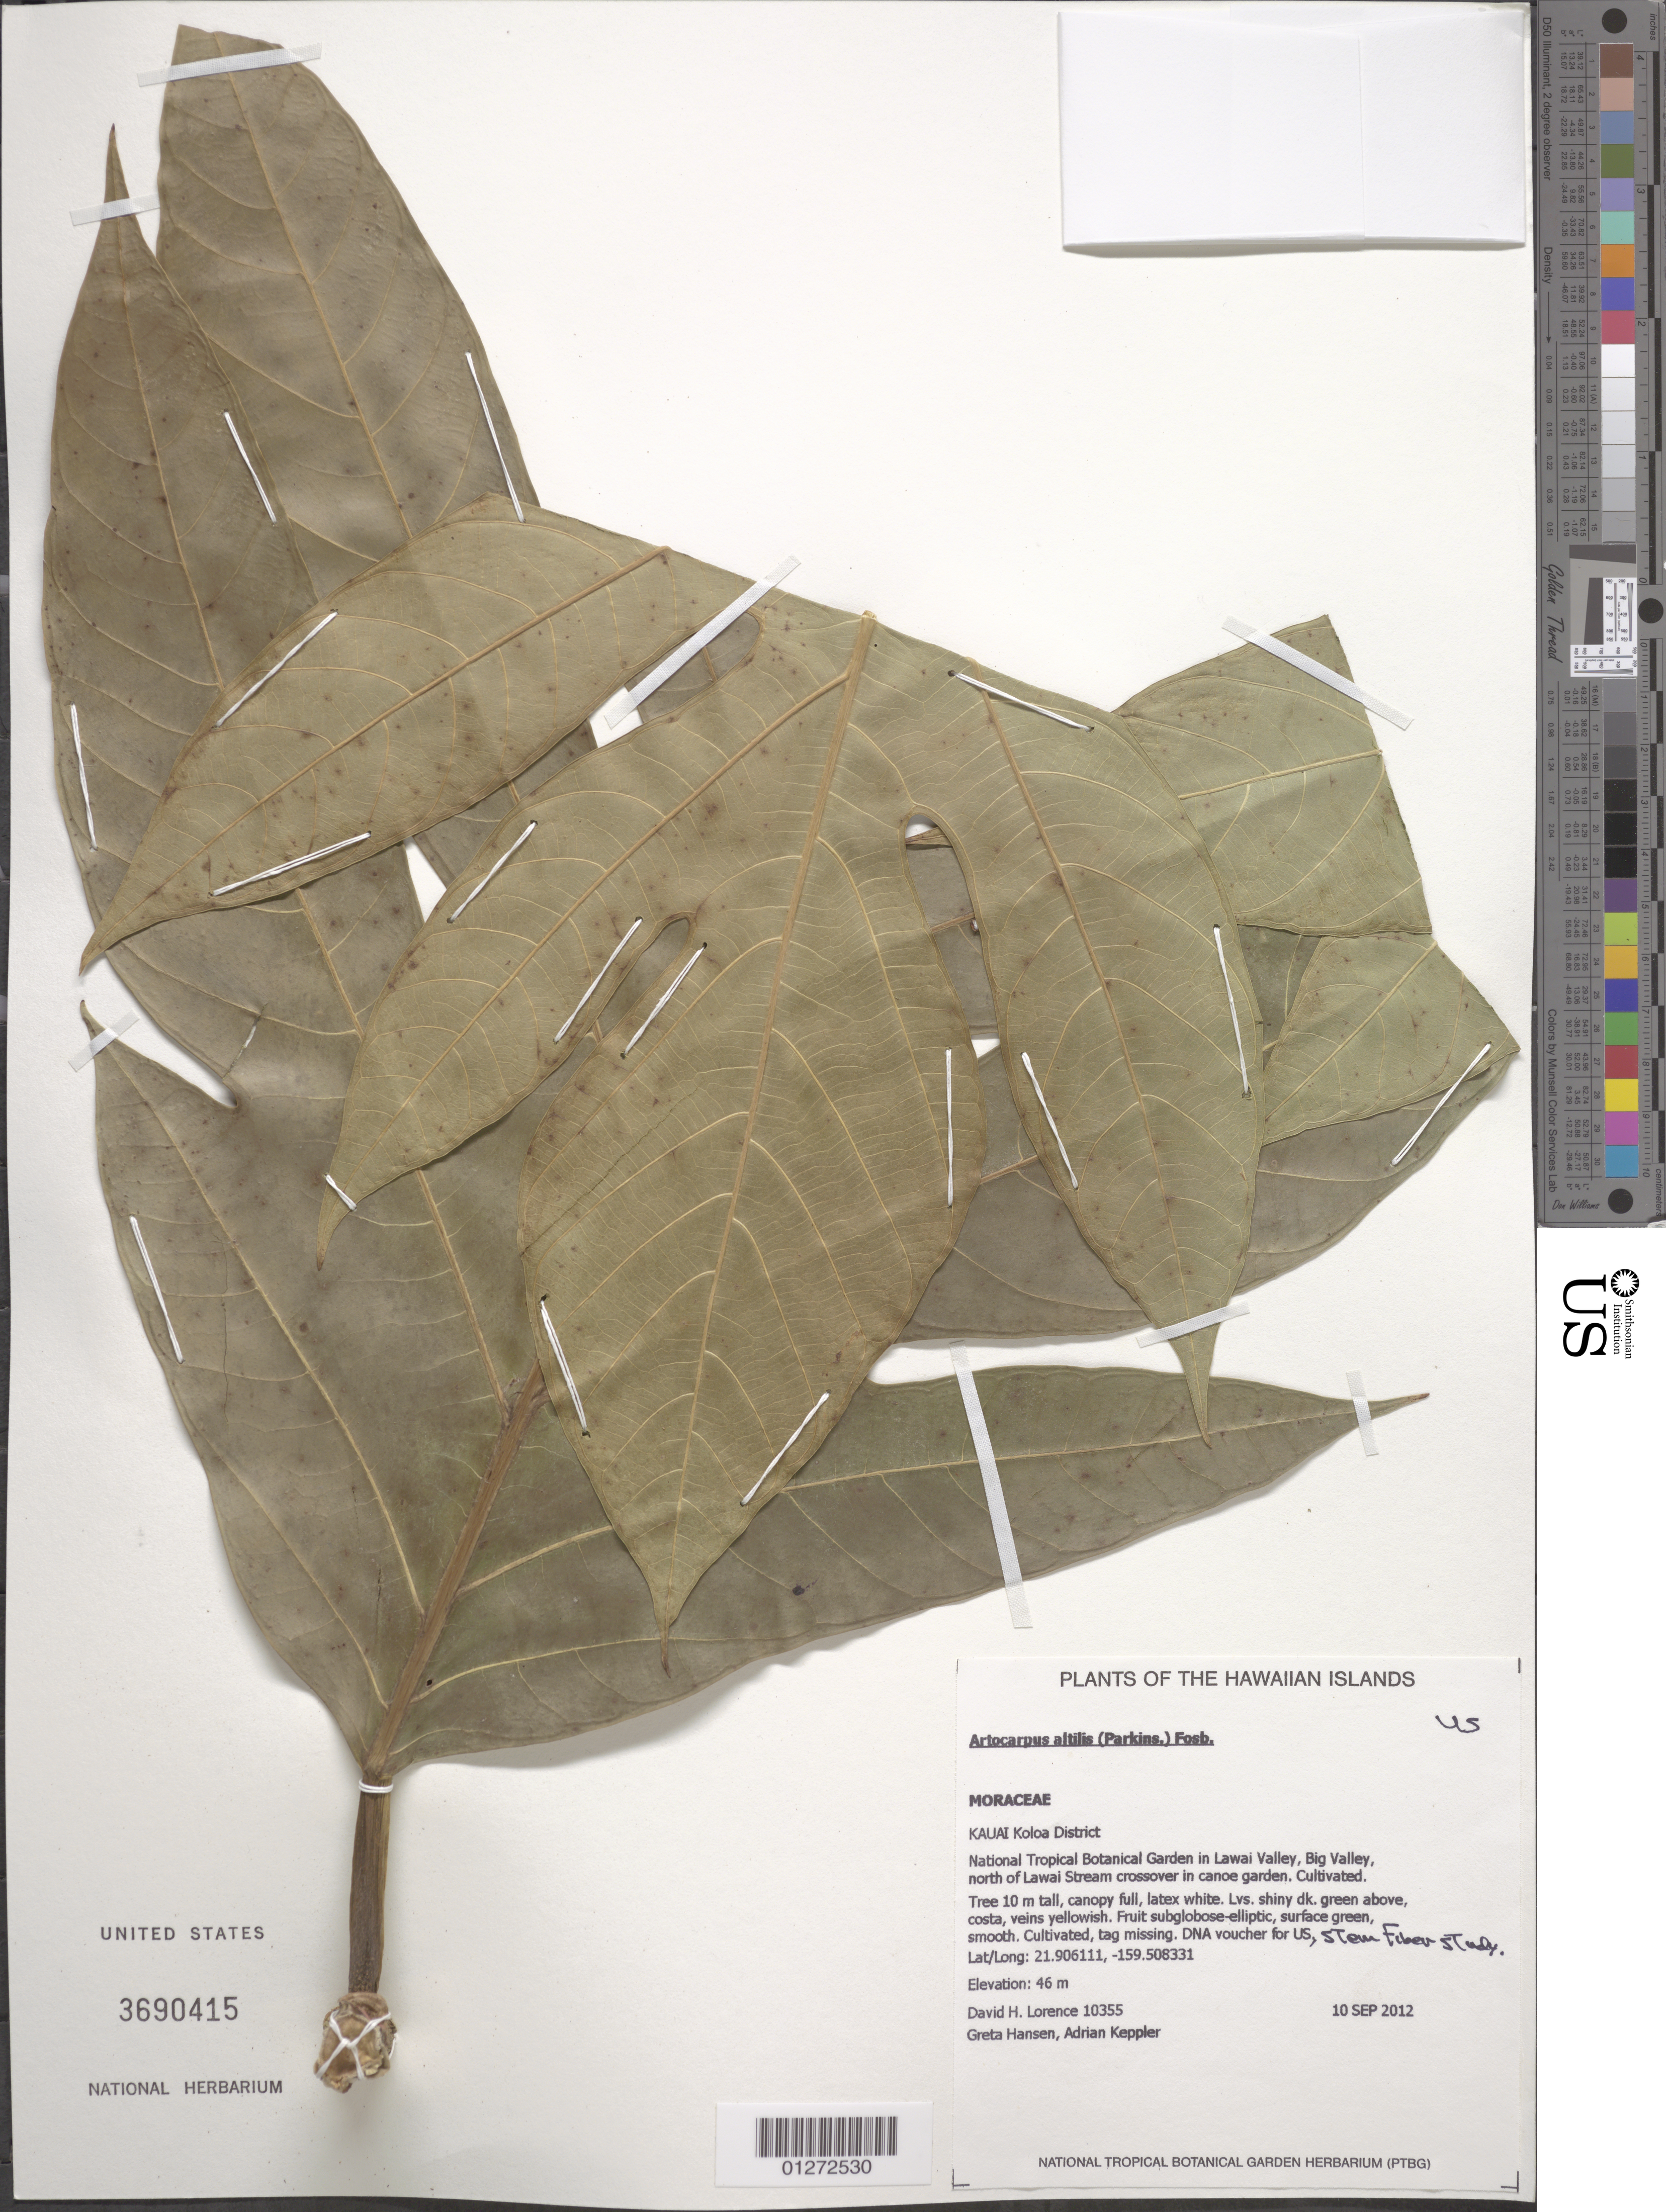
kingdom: Plantae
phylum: Tracheophyta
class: Magnoliopsida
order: Rosales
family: Moraceae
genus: Artocarpus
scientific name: Artocarpus altilis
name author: (Parkinson) Fosberg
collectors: D. Lorence, G. Hansen & A. Keppler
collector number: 10355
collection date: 2012-09-10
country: United States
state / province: Hawaii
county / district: Kauai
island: Kaua'i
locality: National Tropical Botanical Garden in Lawai Valley, Big Valley, north of Lawai Stream crossover in canoe garden.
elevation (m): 46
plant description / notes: DNA voucher for US stem fiber study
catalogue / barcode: US 3690415